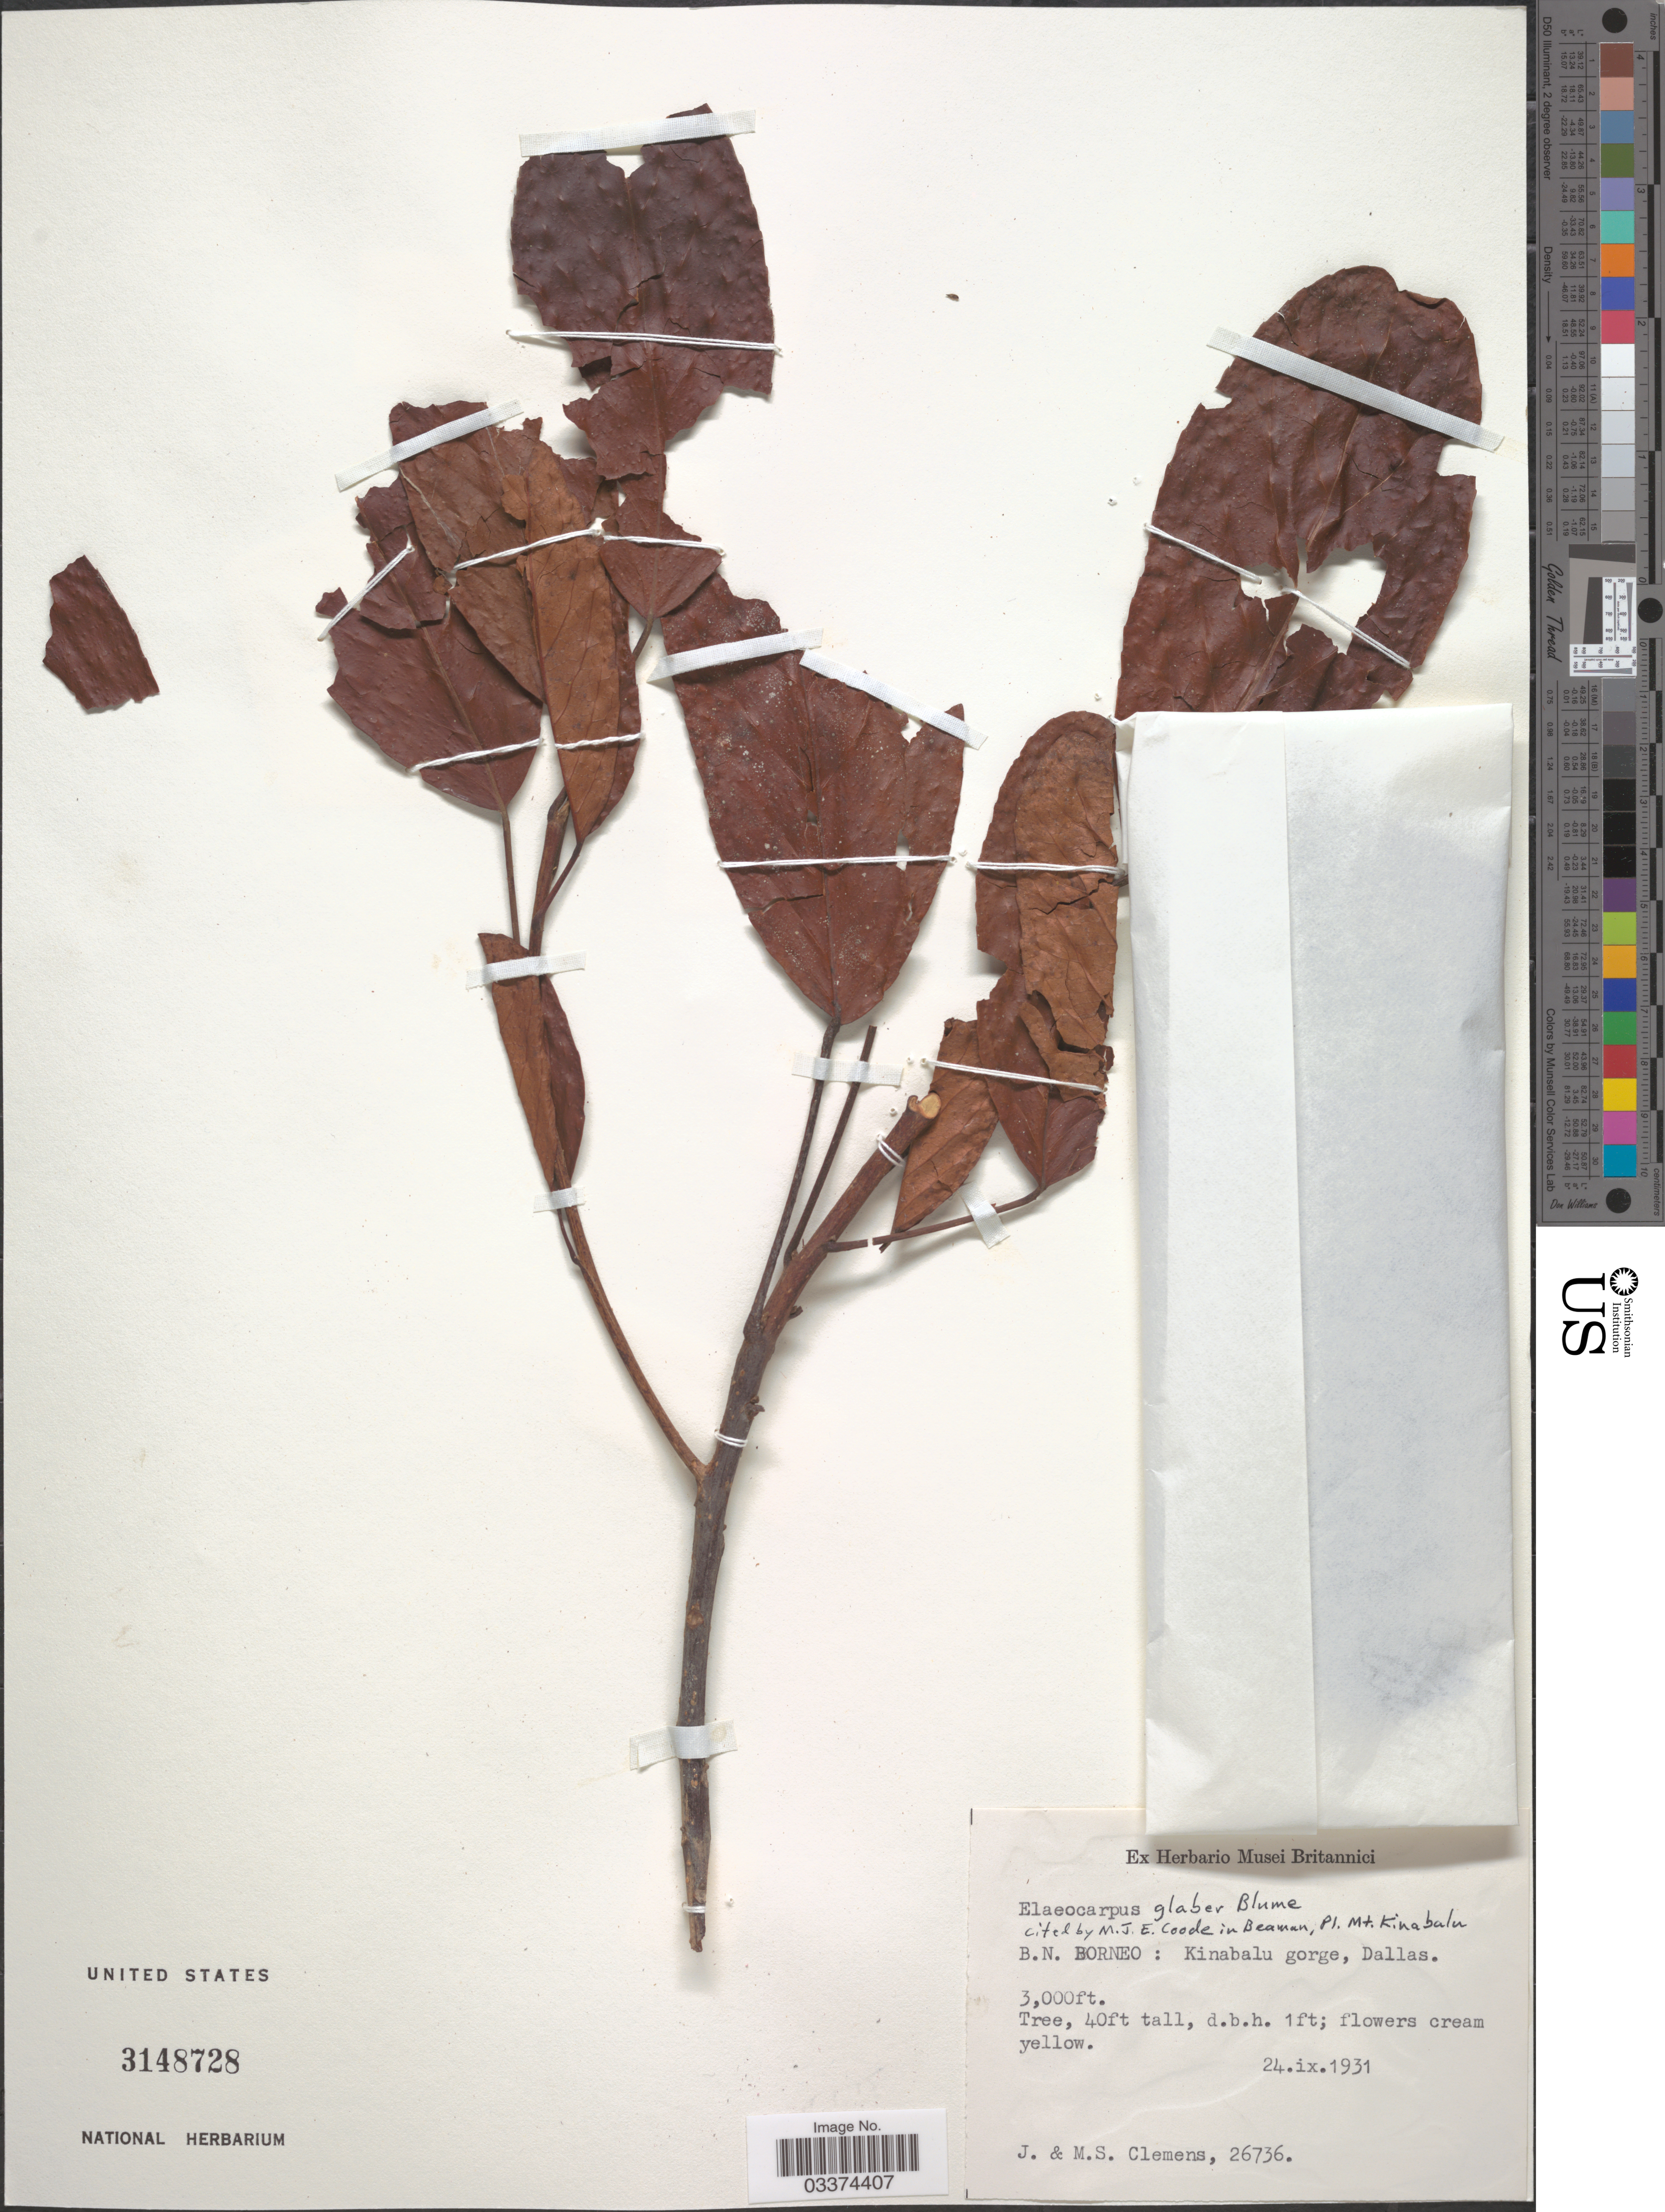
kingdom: Plantae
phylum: Tracheophyta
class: Magnoliopsida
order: Oxalidales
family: Elaeocarpaceae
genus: Elaeocarpus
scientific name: Elaeocarpus glaber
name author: Blume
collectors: J. Clemens & M. S. Clemens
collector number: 26736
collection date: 1931-09-24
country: Malaysia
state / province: Sabah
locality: B.N. Borneo: Kinabalu gorge, Dallas.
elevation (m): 914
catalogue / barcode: US 3148728